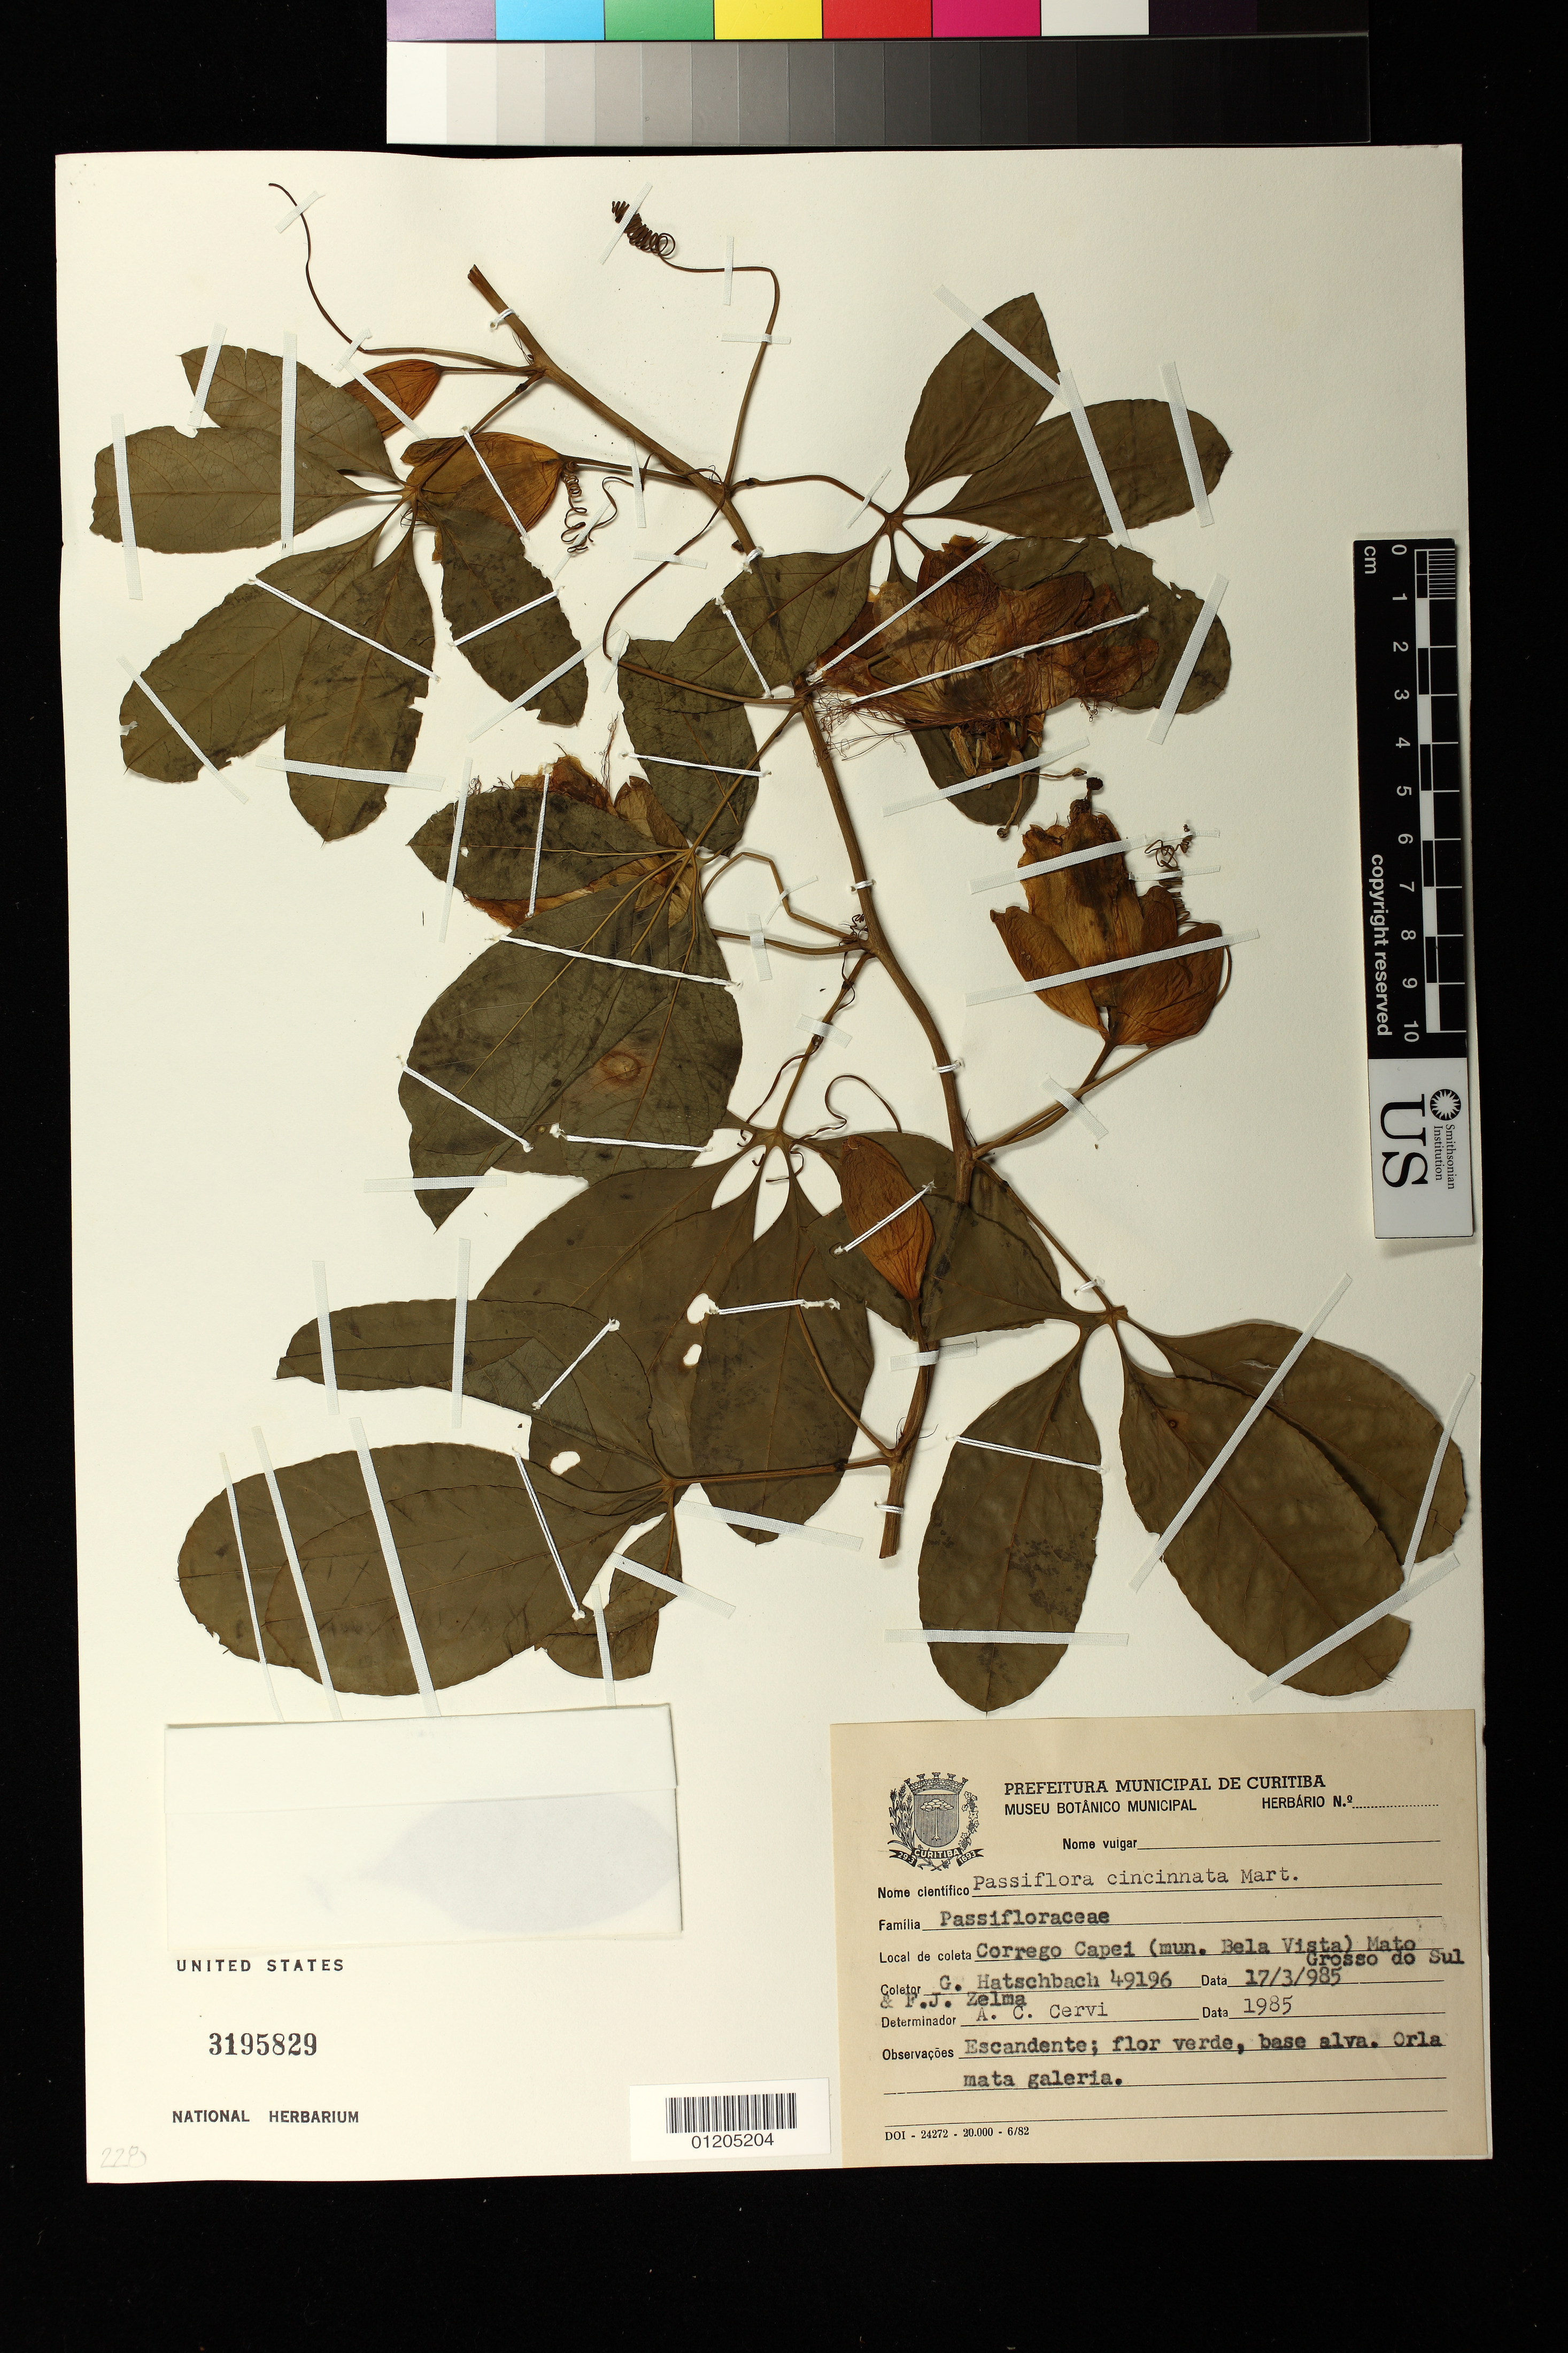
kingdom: Plantae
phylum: Tracheophyta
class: Magnoliopsida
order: Malpighiales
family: Passifloraceae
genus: Passiflora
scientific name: Passiflora cincinnata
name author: Mast.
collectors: G. Hatschbach & F. J. Zelma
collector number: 49196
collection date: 1985-03-17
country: Brazil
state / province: Mato Grosso do Sul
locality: Corrego Capei (mun. Bela Vista)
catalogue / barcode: US 3195829